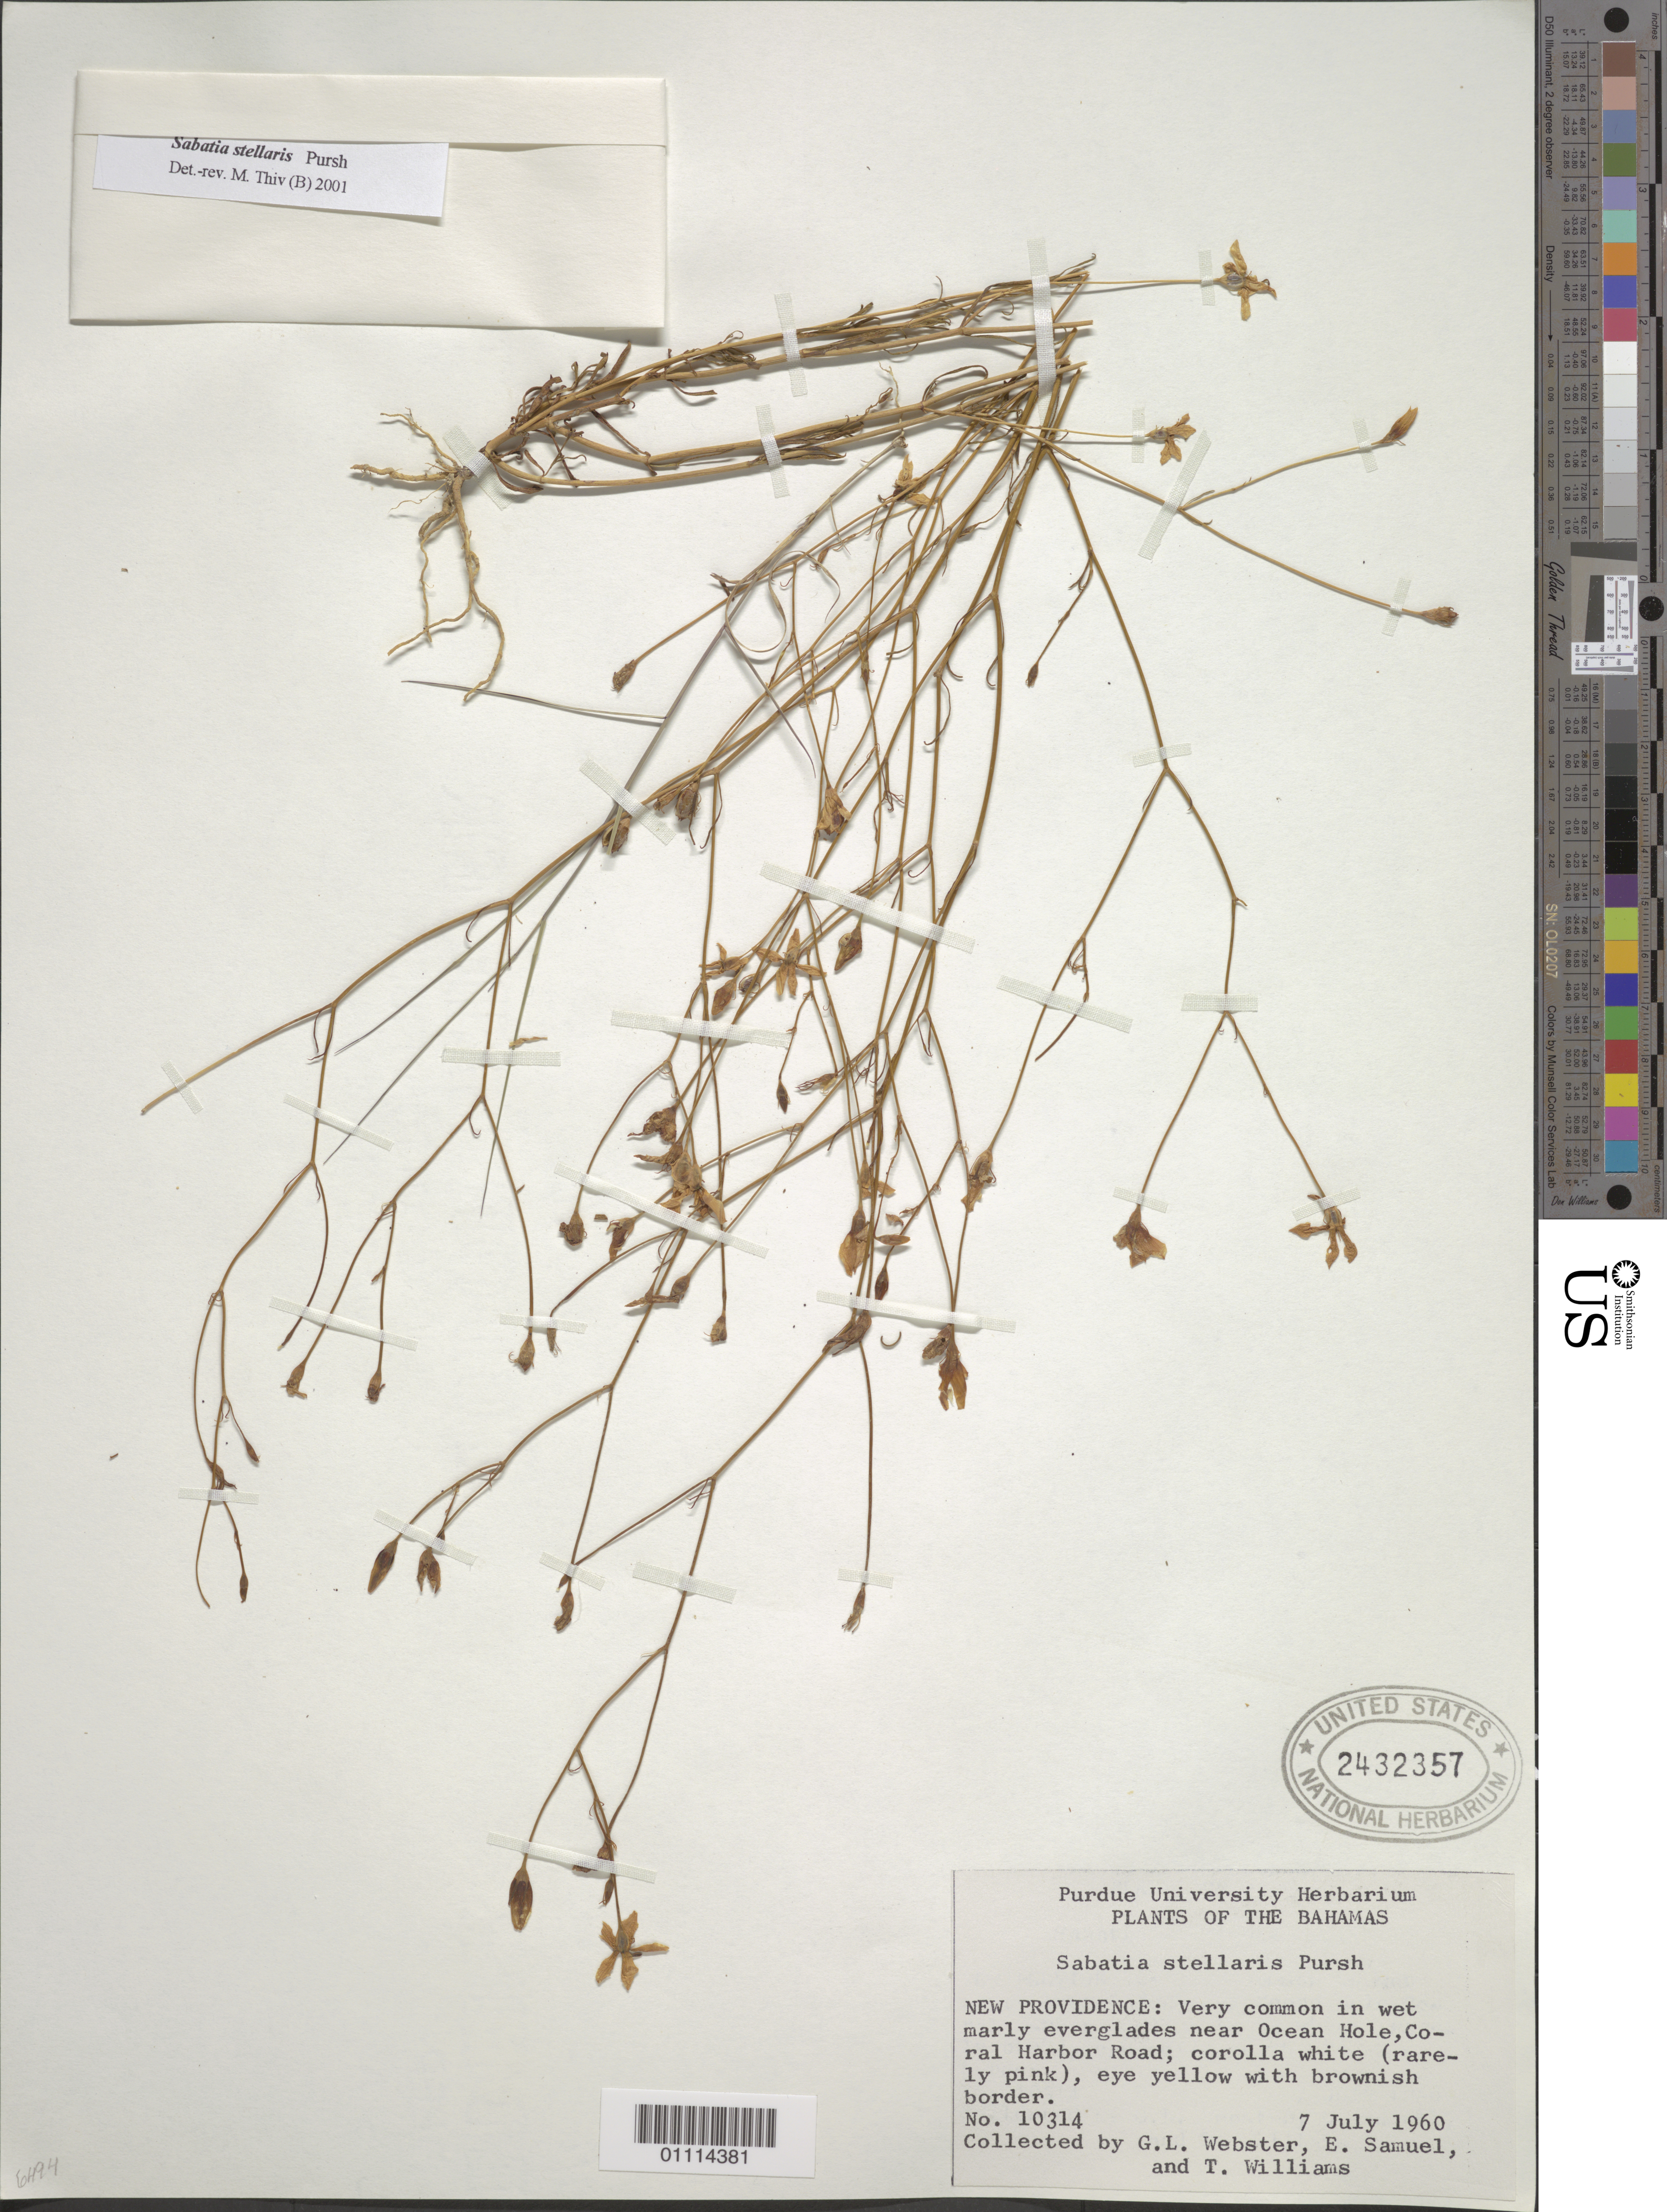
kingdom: Plantae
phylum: Tracheophyta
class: Magnoliopsida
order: Gentianales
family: Gentianaceae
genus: Sabatia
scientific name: Sabatia stellaris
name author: Pursh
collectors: G. L. Webster, E. Samuel & T. Williams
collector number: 10314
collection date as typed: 07 Jul 1960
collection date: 1960-07-07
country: Bahamas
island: New Providence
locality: Very common in wet marly everglades near Ocean Hole, Coral Harbor Road.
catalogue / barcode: US 2432357